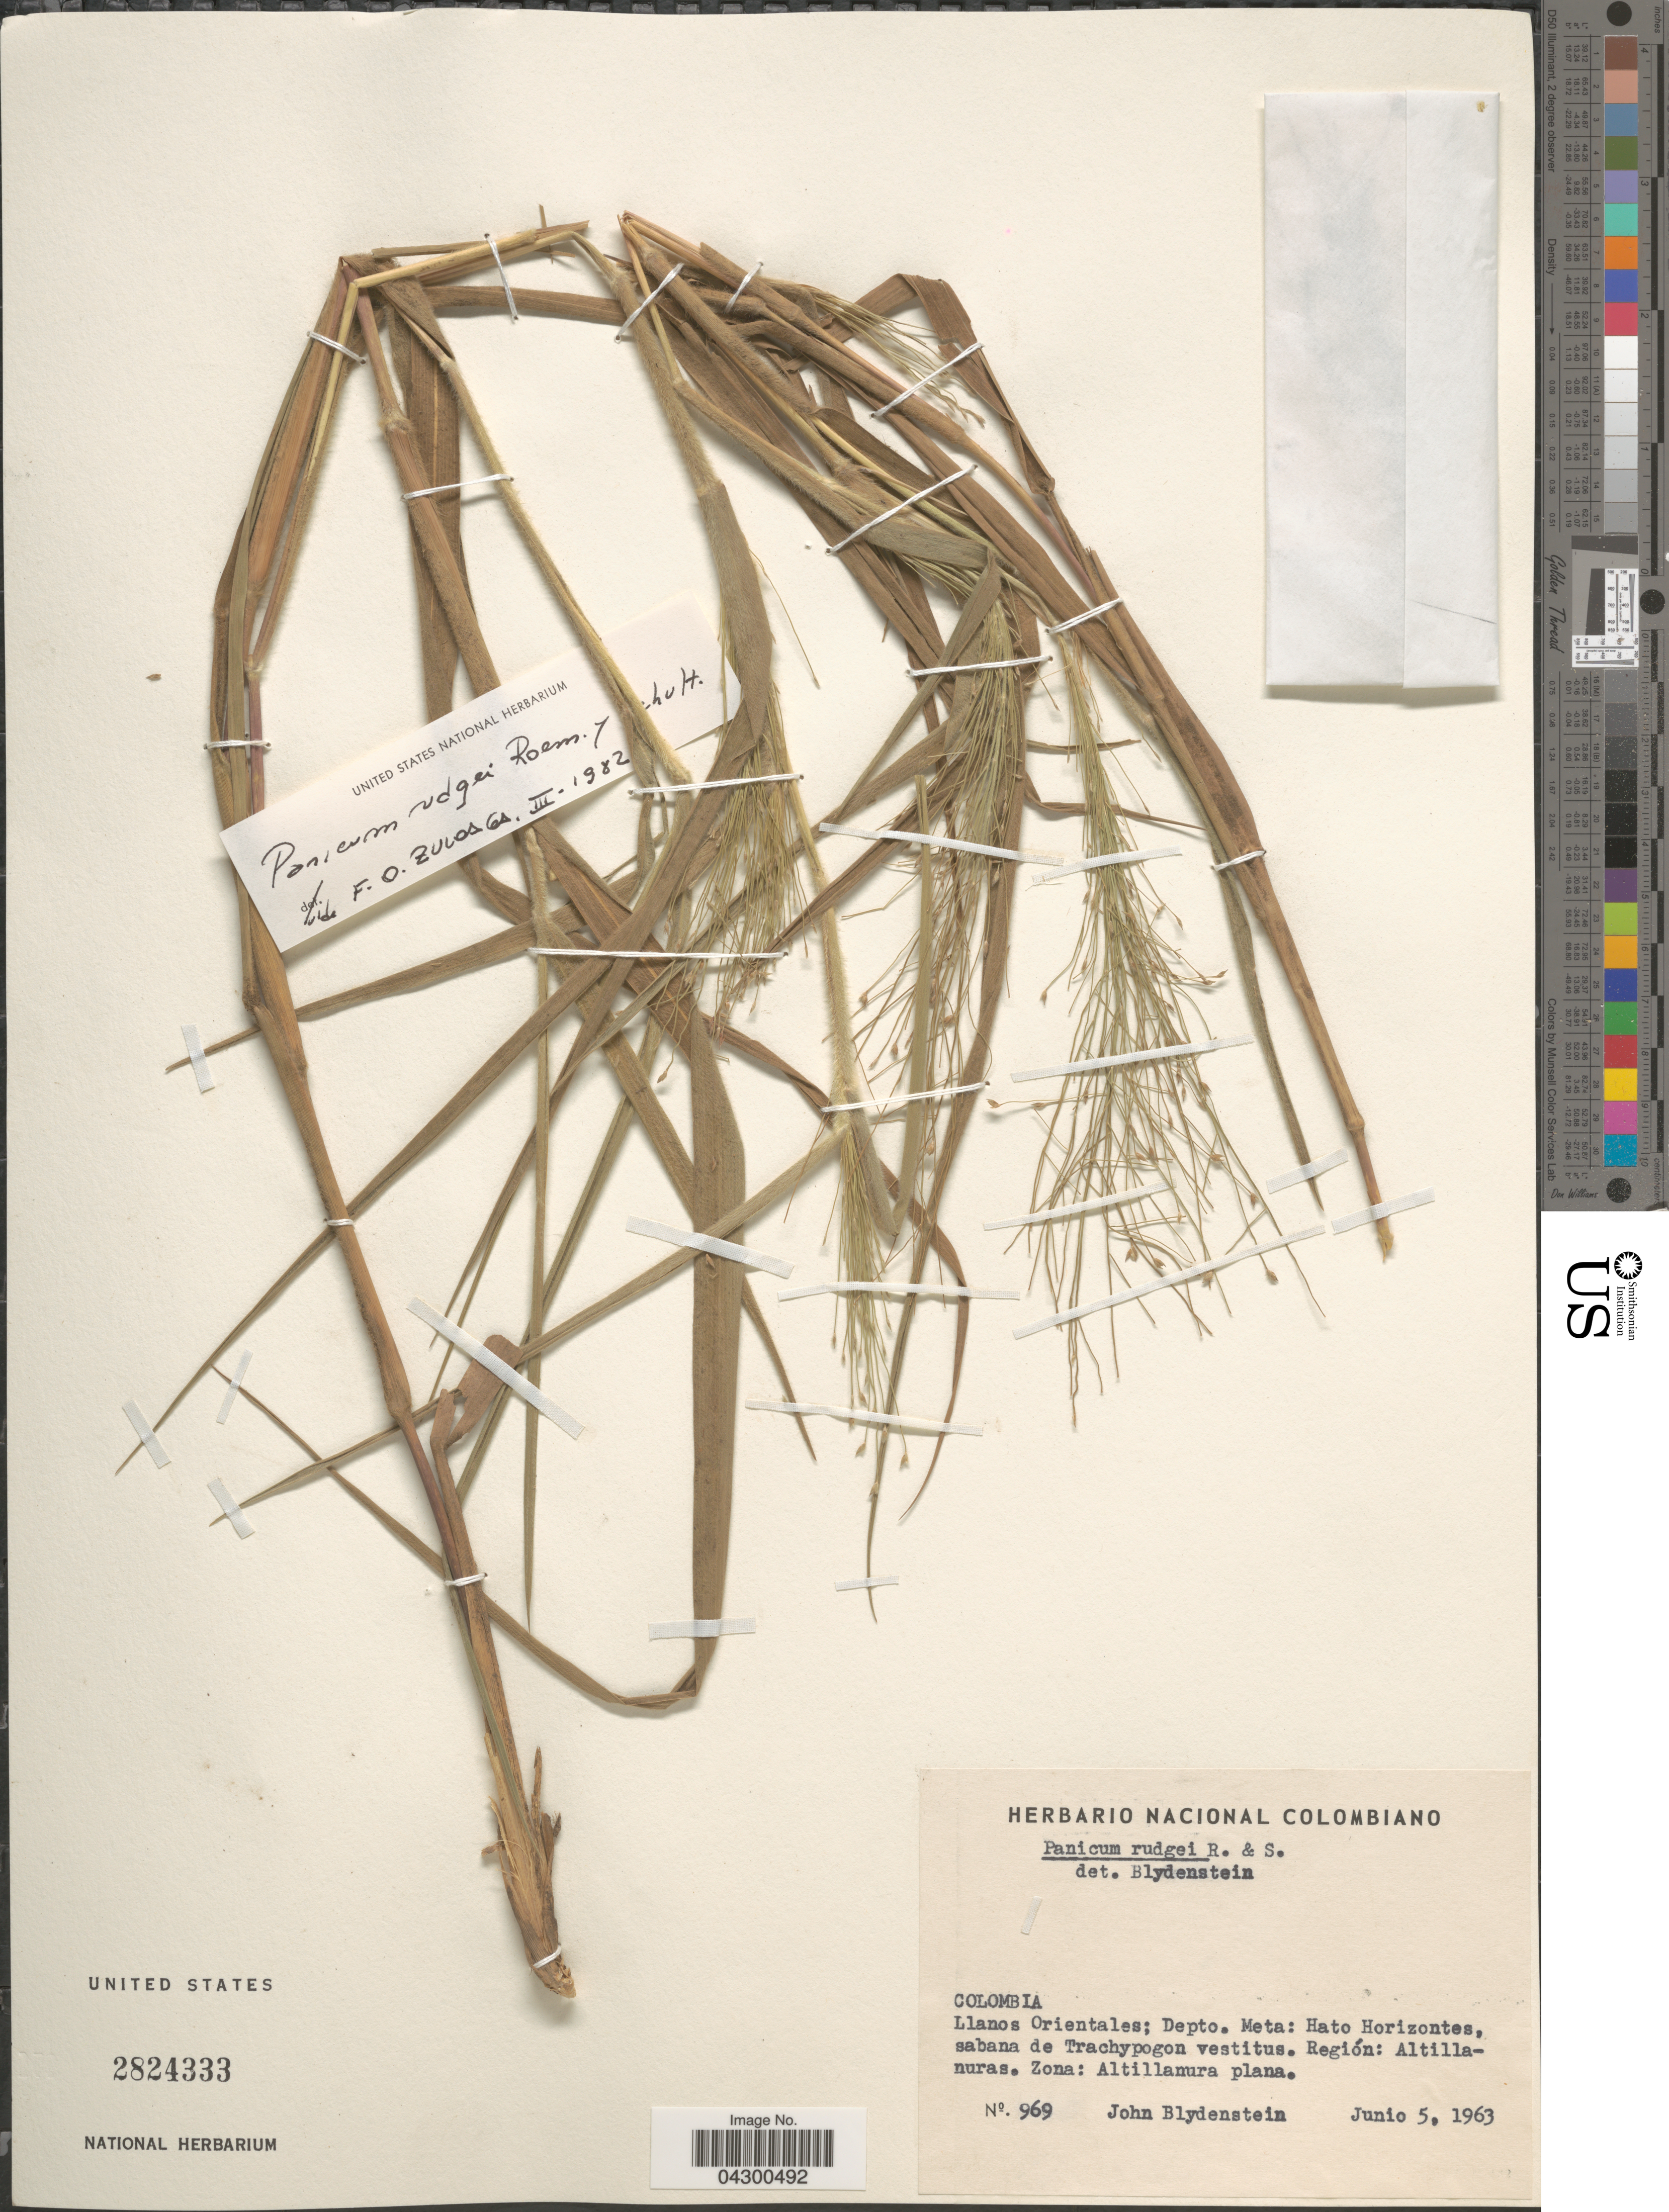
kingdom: Plantae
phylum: Tracheophyta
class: Liliopsida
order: Poales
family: Poaceae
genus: Panicum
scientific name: Panicum rudgei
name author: Roem. & Schult.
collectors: J. Blydenstein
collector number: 969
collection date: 1963-06-05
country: Colombia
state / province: Meta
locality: Llanos Orientales; Depto. Meta: hato Horizontes, sabana de Trachypogon vestitus. Región: Altillanuras. Zona: Altillanura plana.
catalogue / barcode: US 2824333